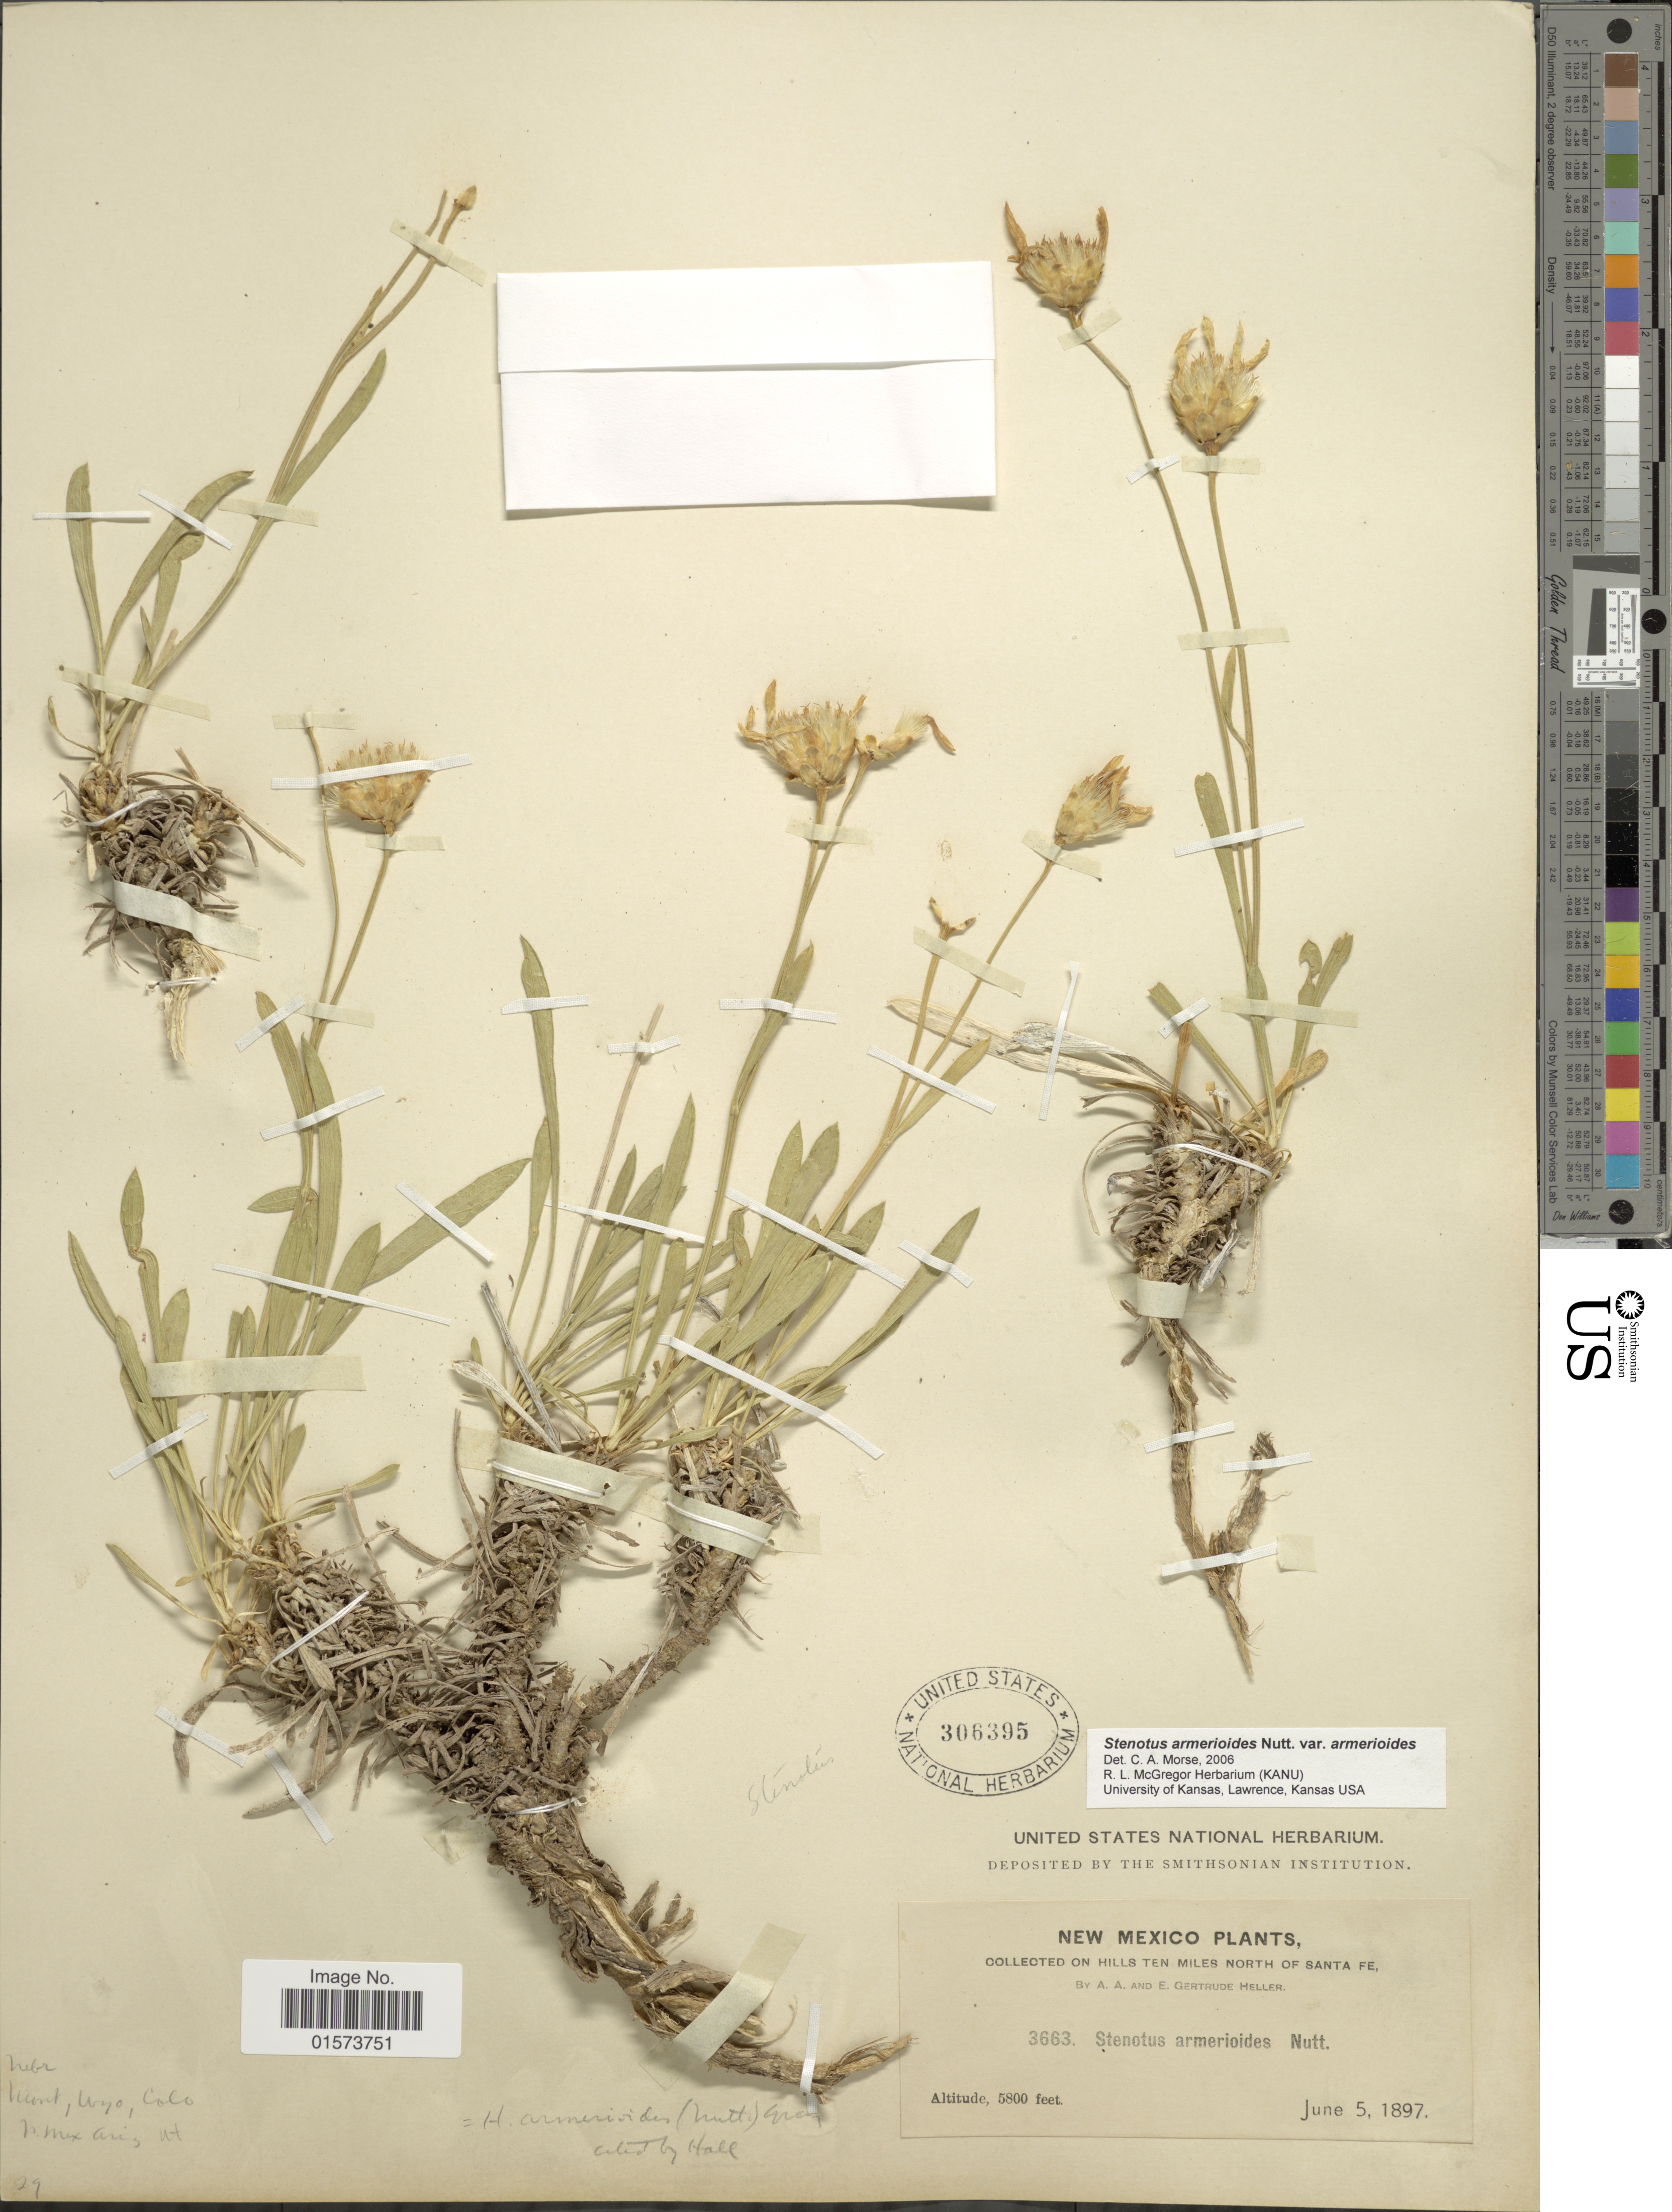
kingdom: Plantae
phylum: Tracheophyta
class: Magnoliopsida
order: Asterales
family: Asteraceae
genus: Stenotus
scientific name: Stenotus armerioides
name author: Nutt.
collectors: A. A. Heller & E. G. Heller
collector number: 3663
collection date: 1897-06-05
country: United States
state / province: New Mexico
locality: On hills ten miles north of Santa Fe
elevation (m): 1768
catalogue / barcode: US 306395